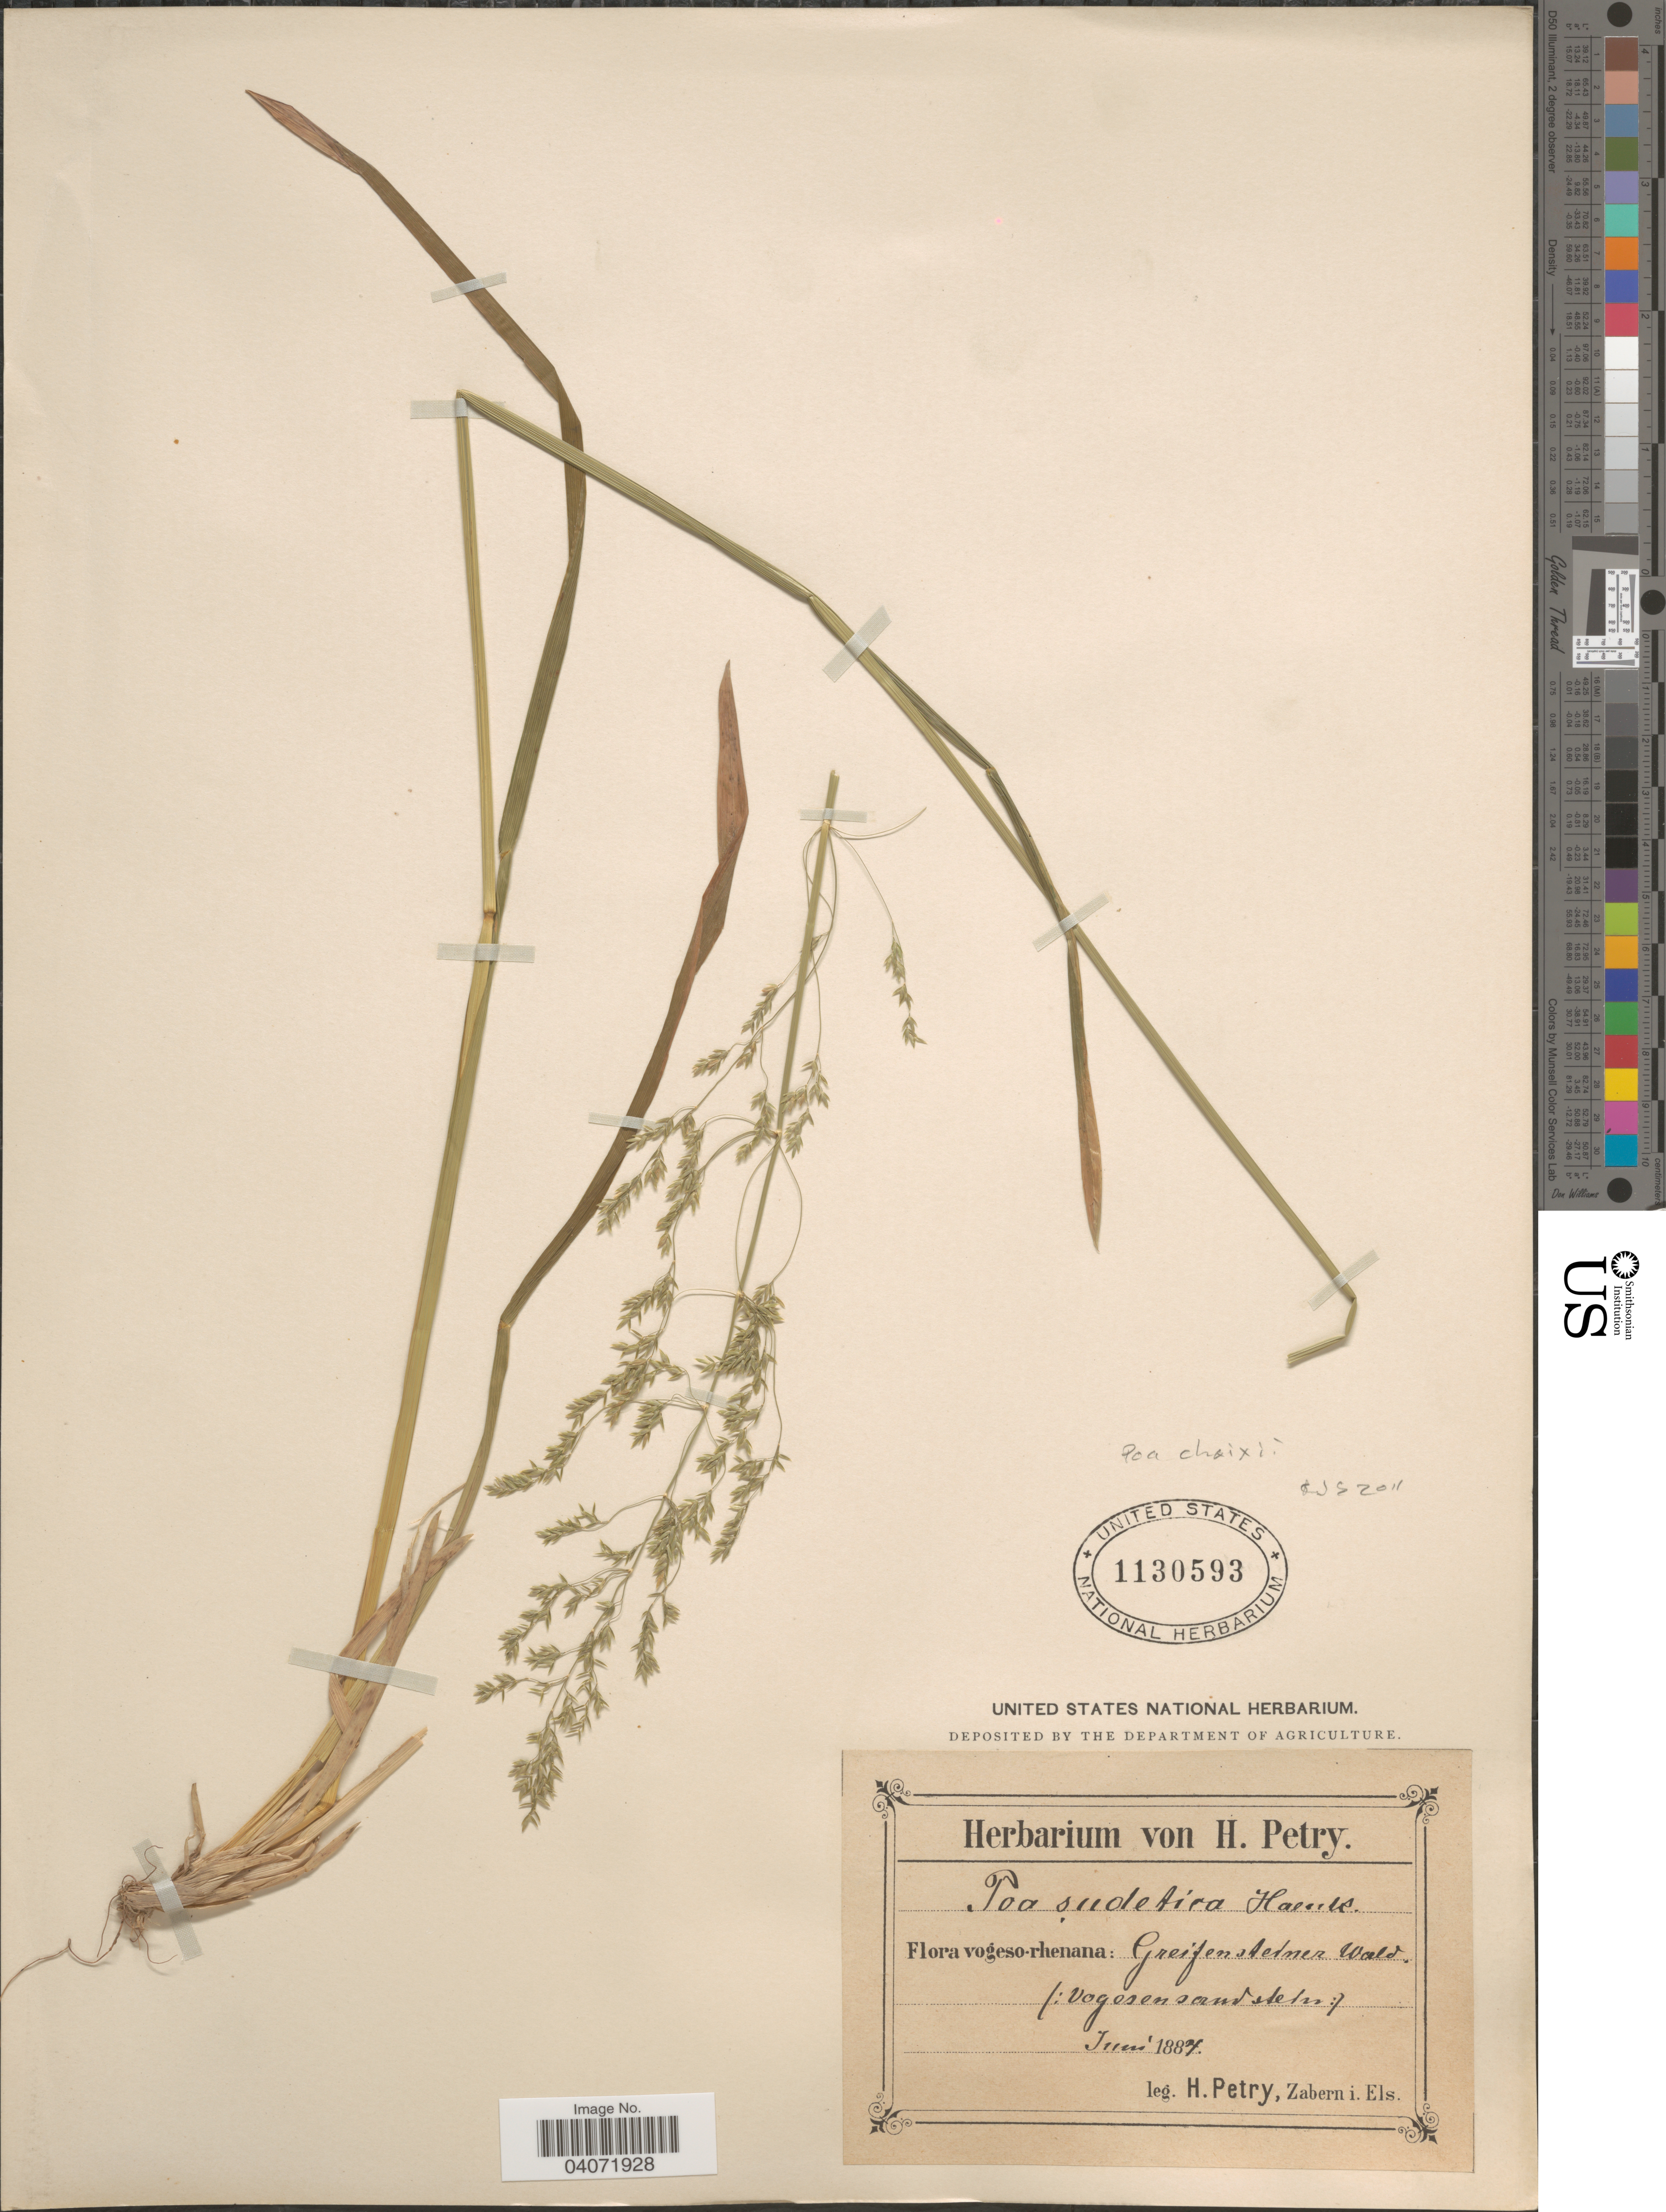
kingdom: Plantae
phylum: Tracheophyta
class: Liliopsida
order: Poales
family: Poaceae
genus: Poa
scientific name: Poa chaixii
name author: Vill.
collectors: H. Petry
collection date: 1887-06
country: Germany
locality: Vogeso-rhenana: Greifenstedner Wald. (: vogeson sandstein:).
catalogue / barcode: US 1130593